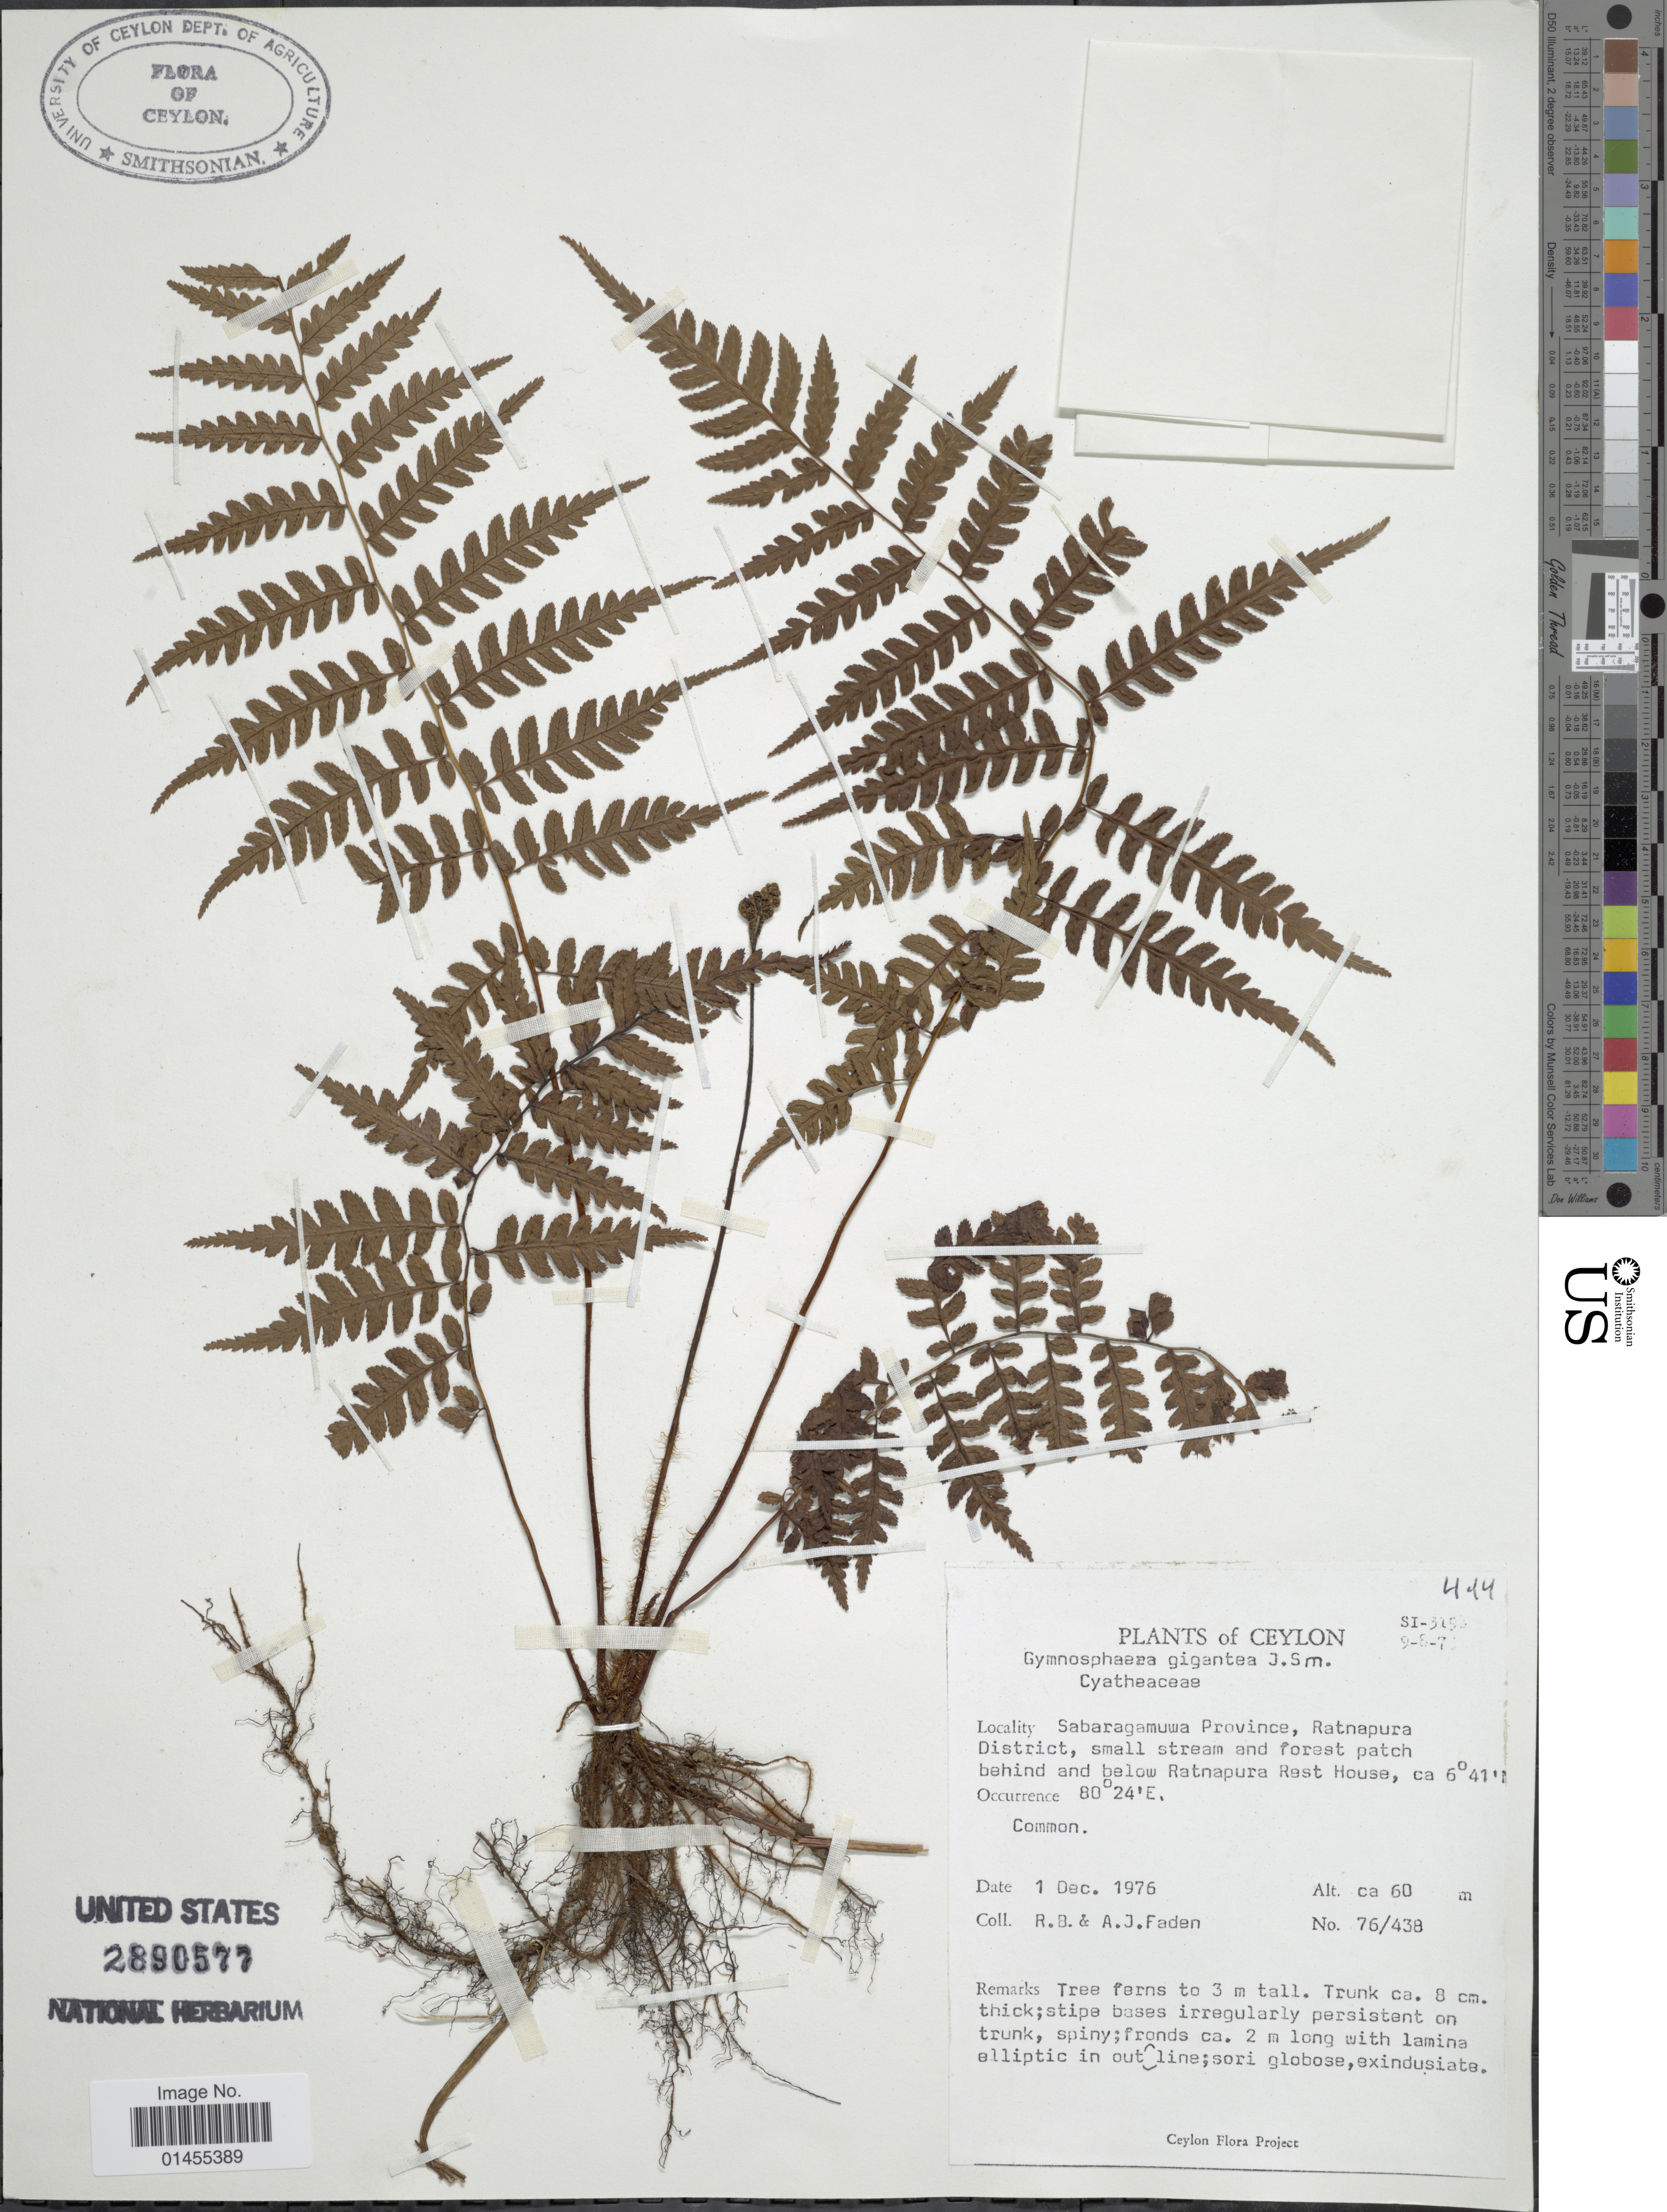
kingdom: Plantae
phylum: Tracheophyta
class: Polypodiopsida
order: Cyatheales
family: Cyatheaceae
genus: Alsophila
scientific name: Alsophila sp.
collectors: R. B. Faden & A. J. Faden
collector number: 76/438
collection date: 1976-12-01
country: Sri Lanka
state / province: Sabaragamuwa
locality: Ceylon, Sabaragamuwa Province, ratnapura District, small stream and forest patch behind and below Ratnapura Rest House.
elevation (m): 60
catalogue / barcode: US 2890577